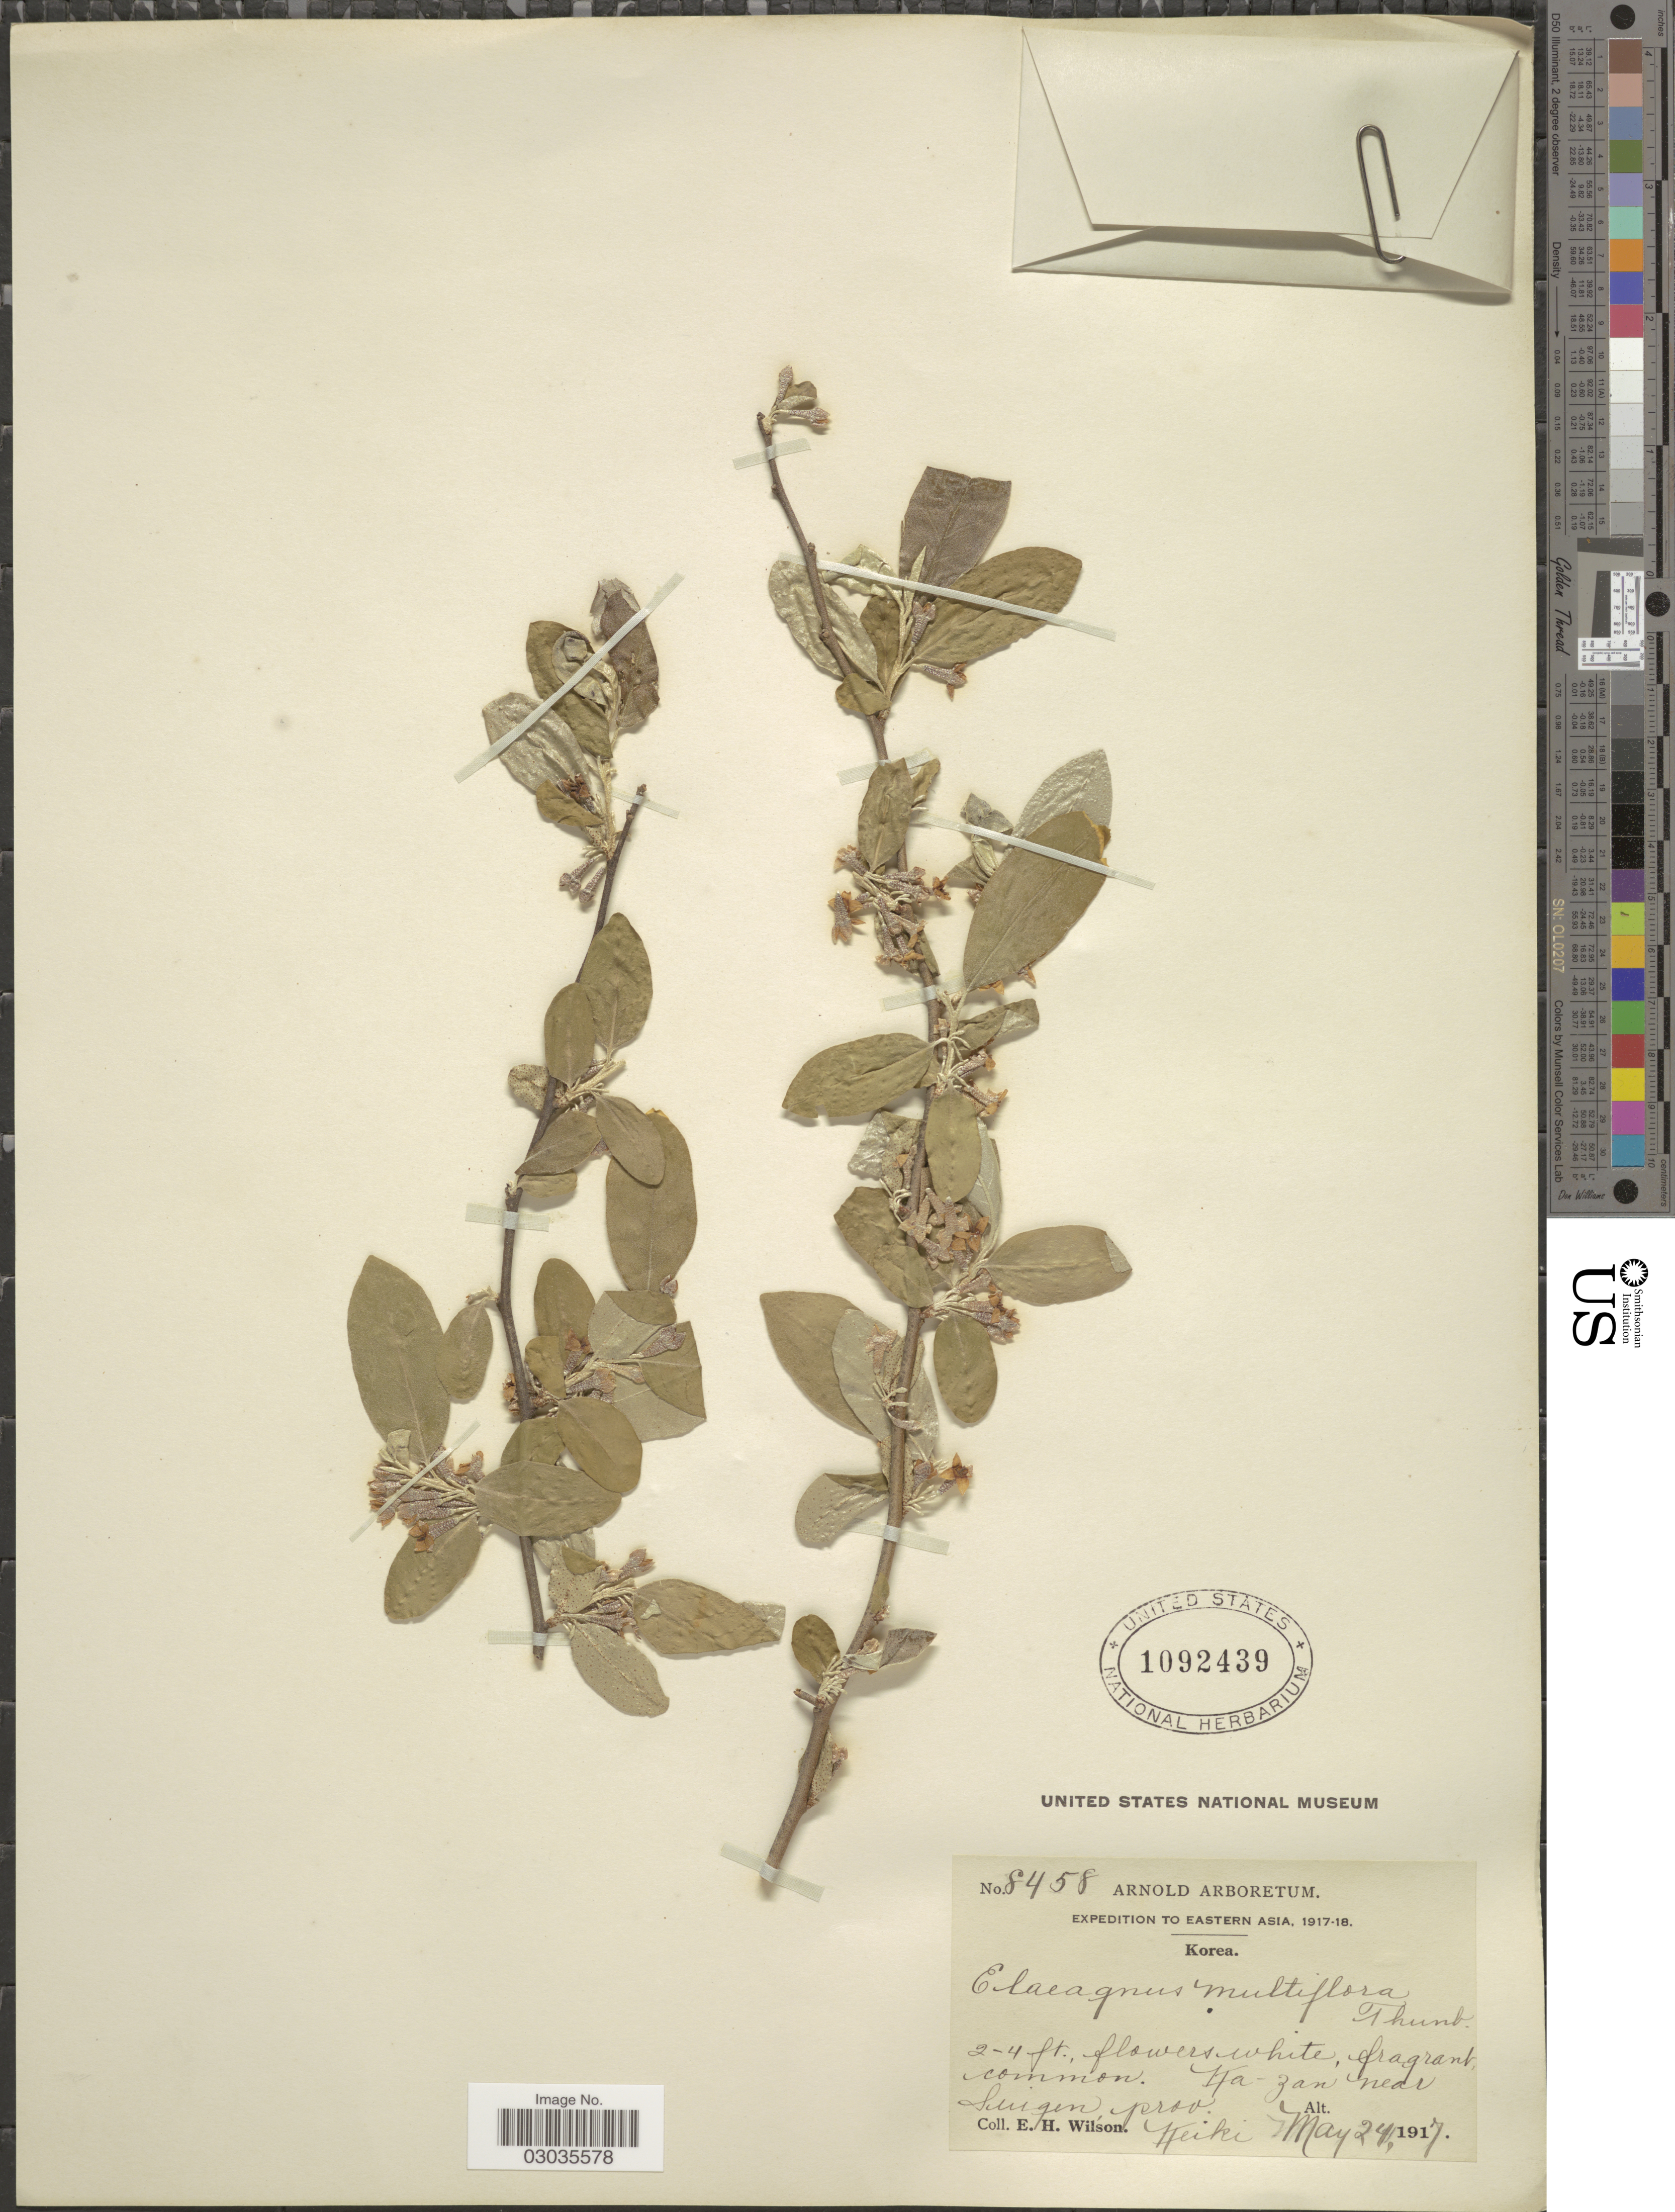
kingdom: Plantae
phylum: Tracheophyta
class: Magnoliopsida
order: Rosales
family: Elaeagnaceae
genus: Elaeagnus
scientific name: Elaeagnus multiflora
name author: Thunb.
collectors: E. Wilson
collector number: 8458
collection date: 1917-05-24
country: South Korea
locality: Eastern Asia, Korea. Ka-zan near Suigen, prov. Keiki.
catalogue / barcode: US 1092439